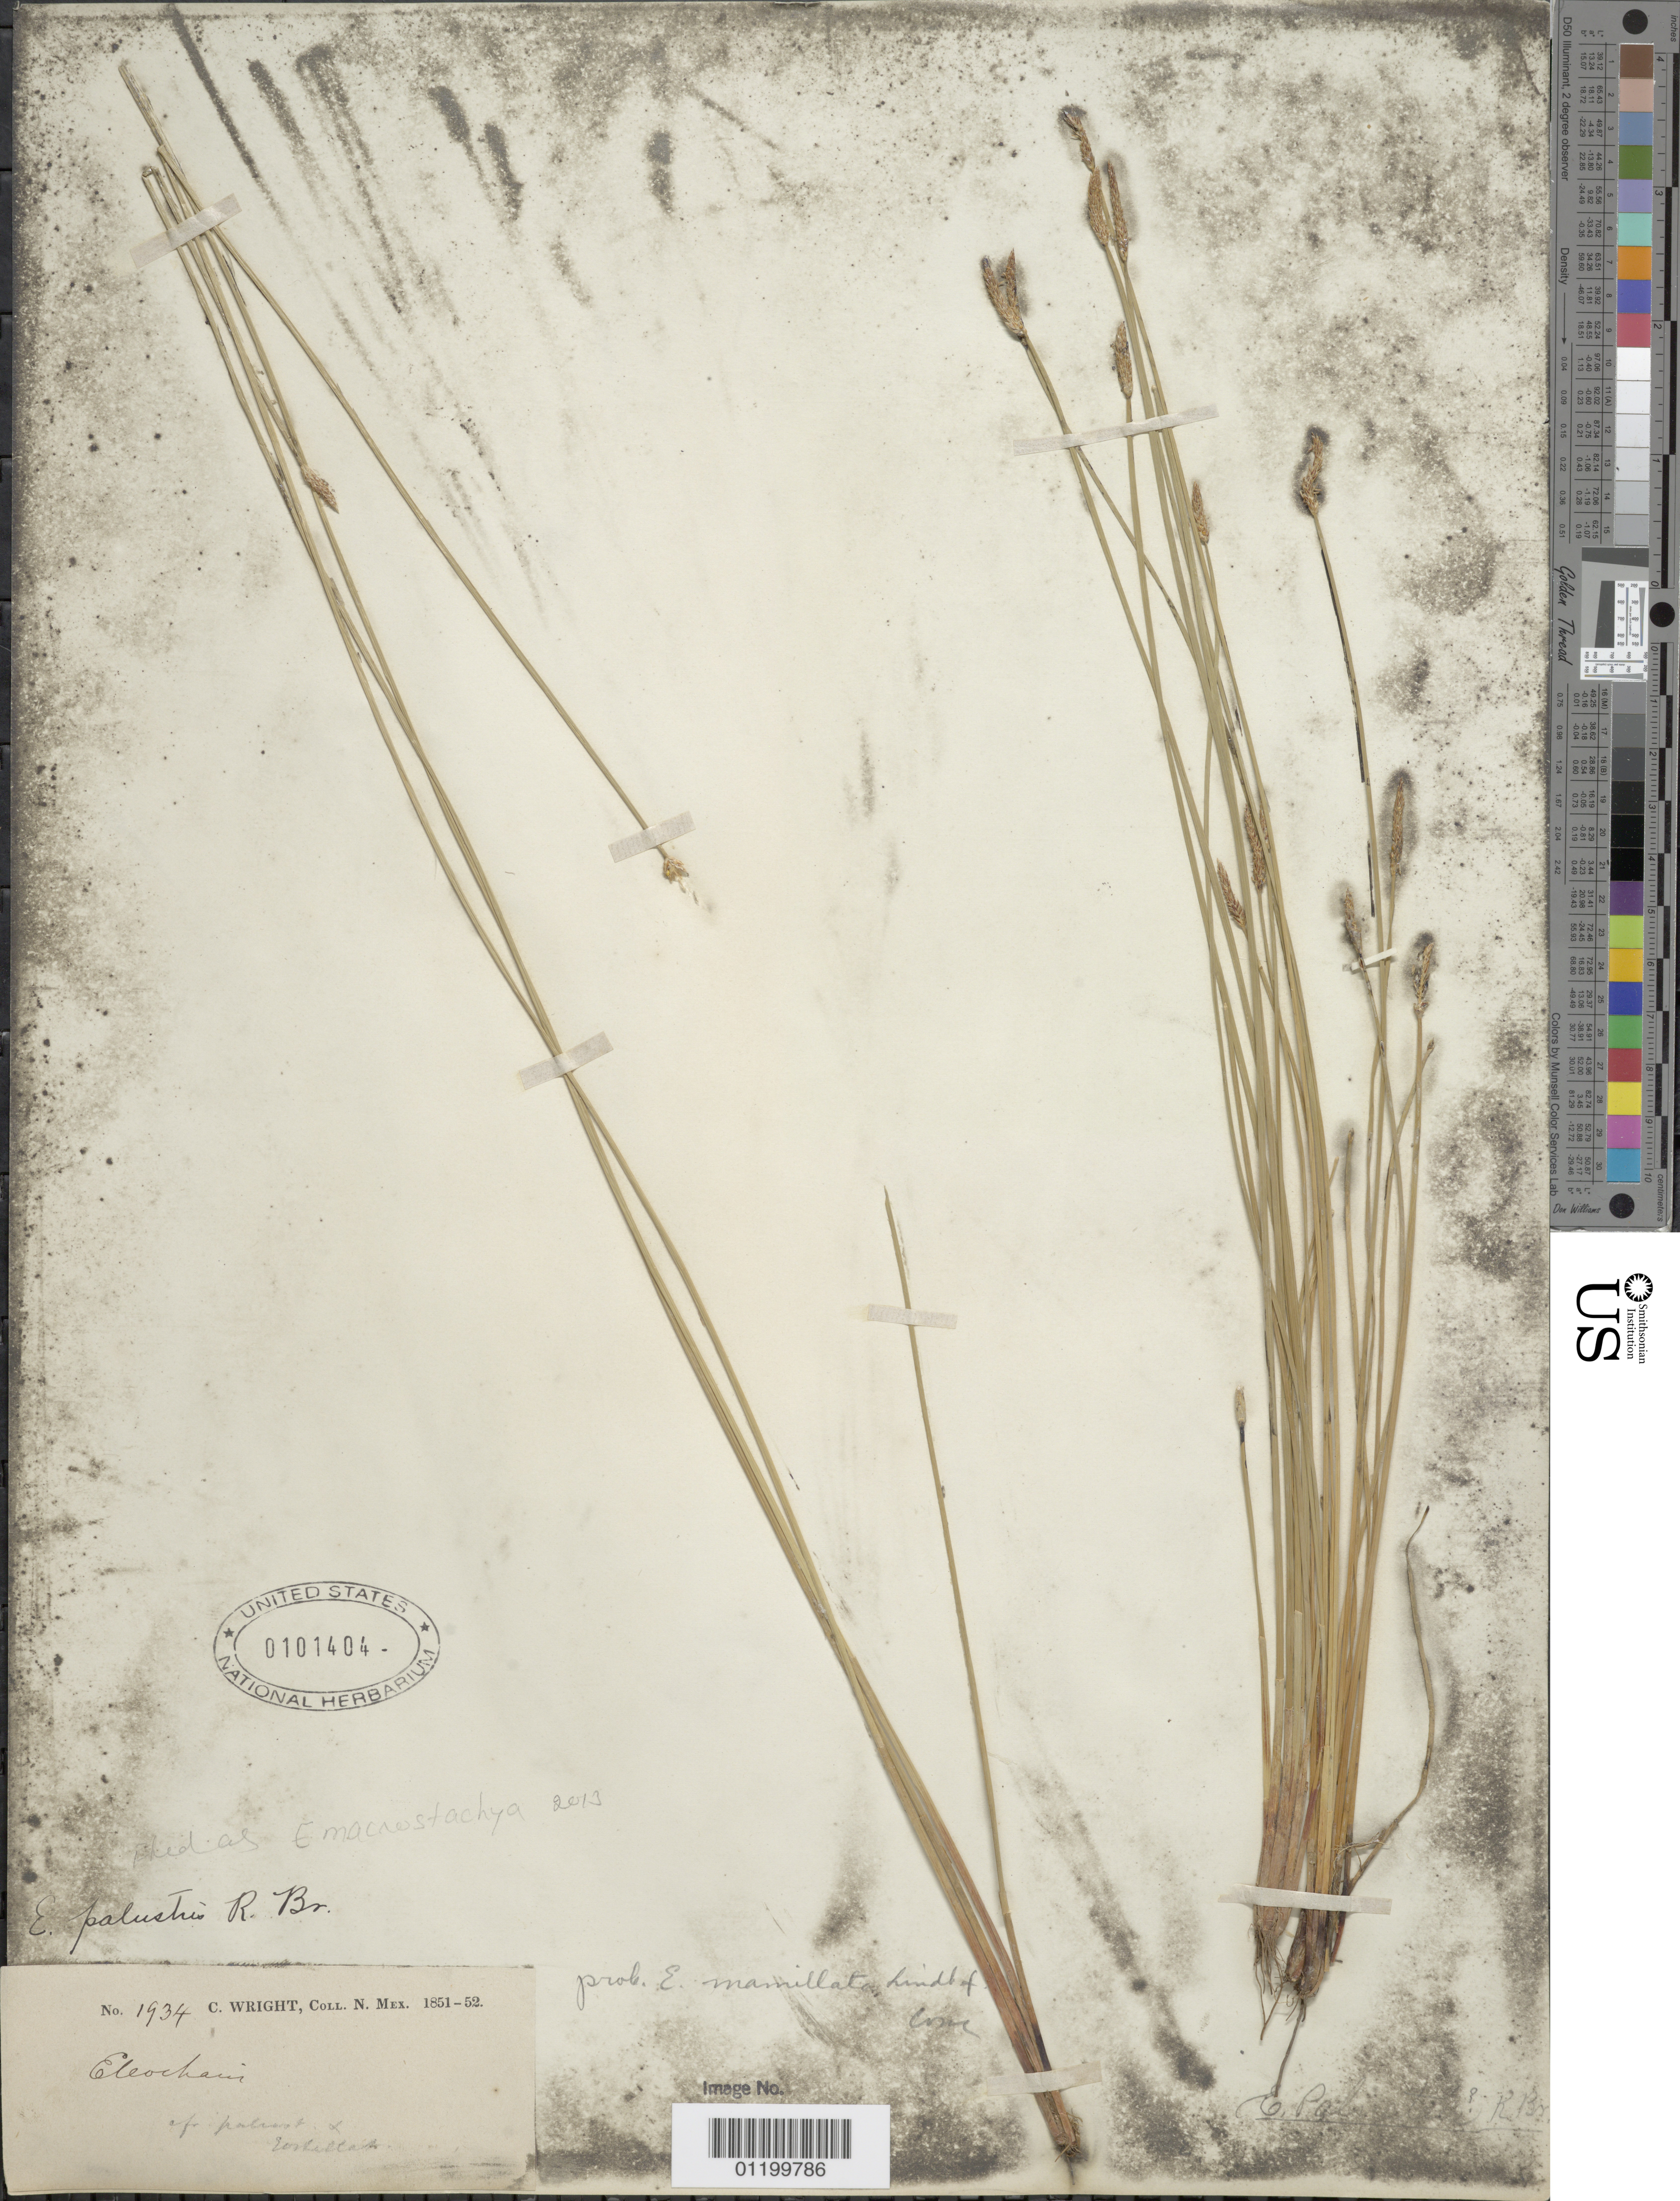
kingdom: Plantae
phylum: Tracheophyta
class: Liliopsida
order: Poales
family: Cyperaceae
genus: Eleocharis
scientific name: Eleocharis macrostachya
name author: Britton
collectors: C. Wright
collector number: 1934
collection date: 1851/1852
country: United States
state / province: New Mexico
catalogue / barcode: US 101404